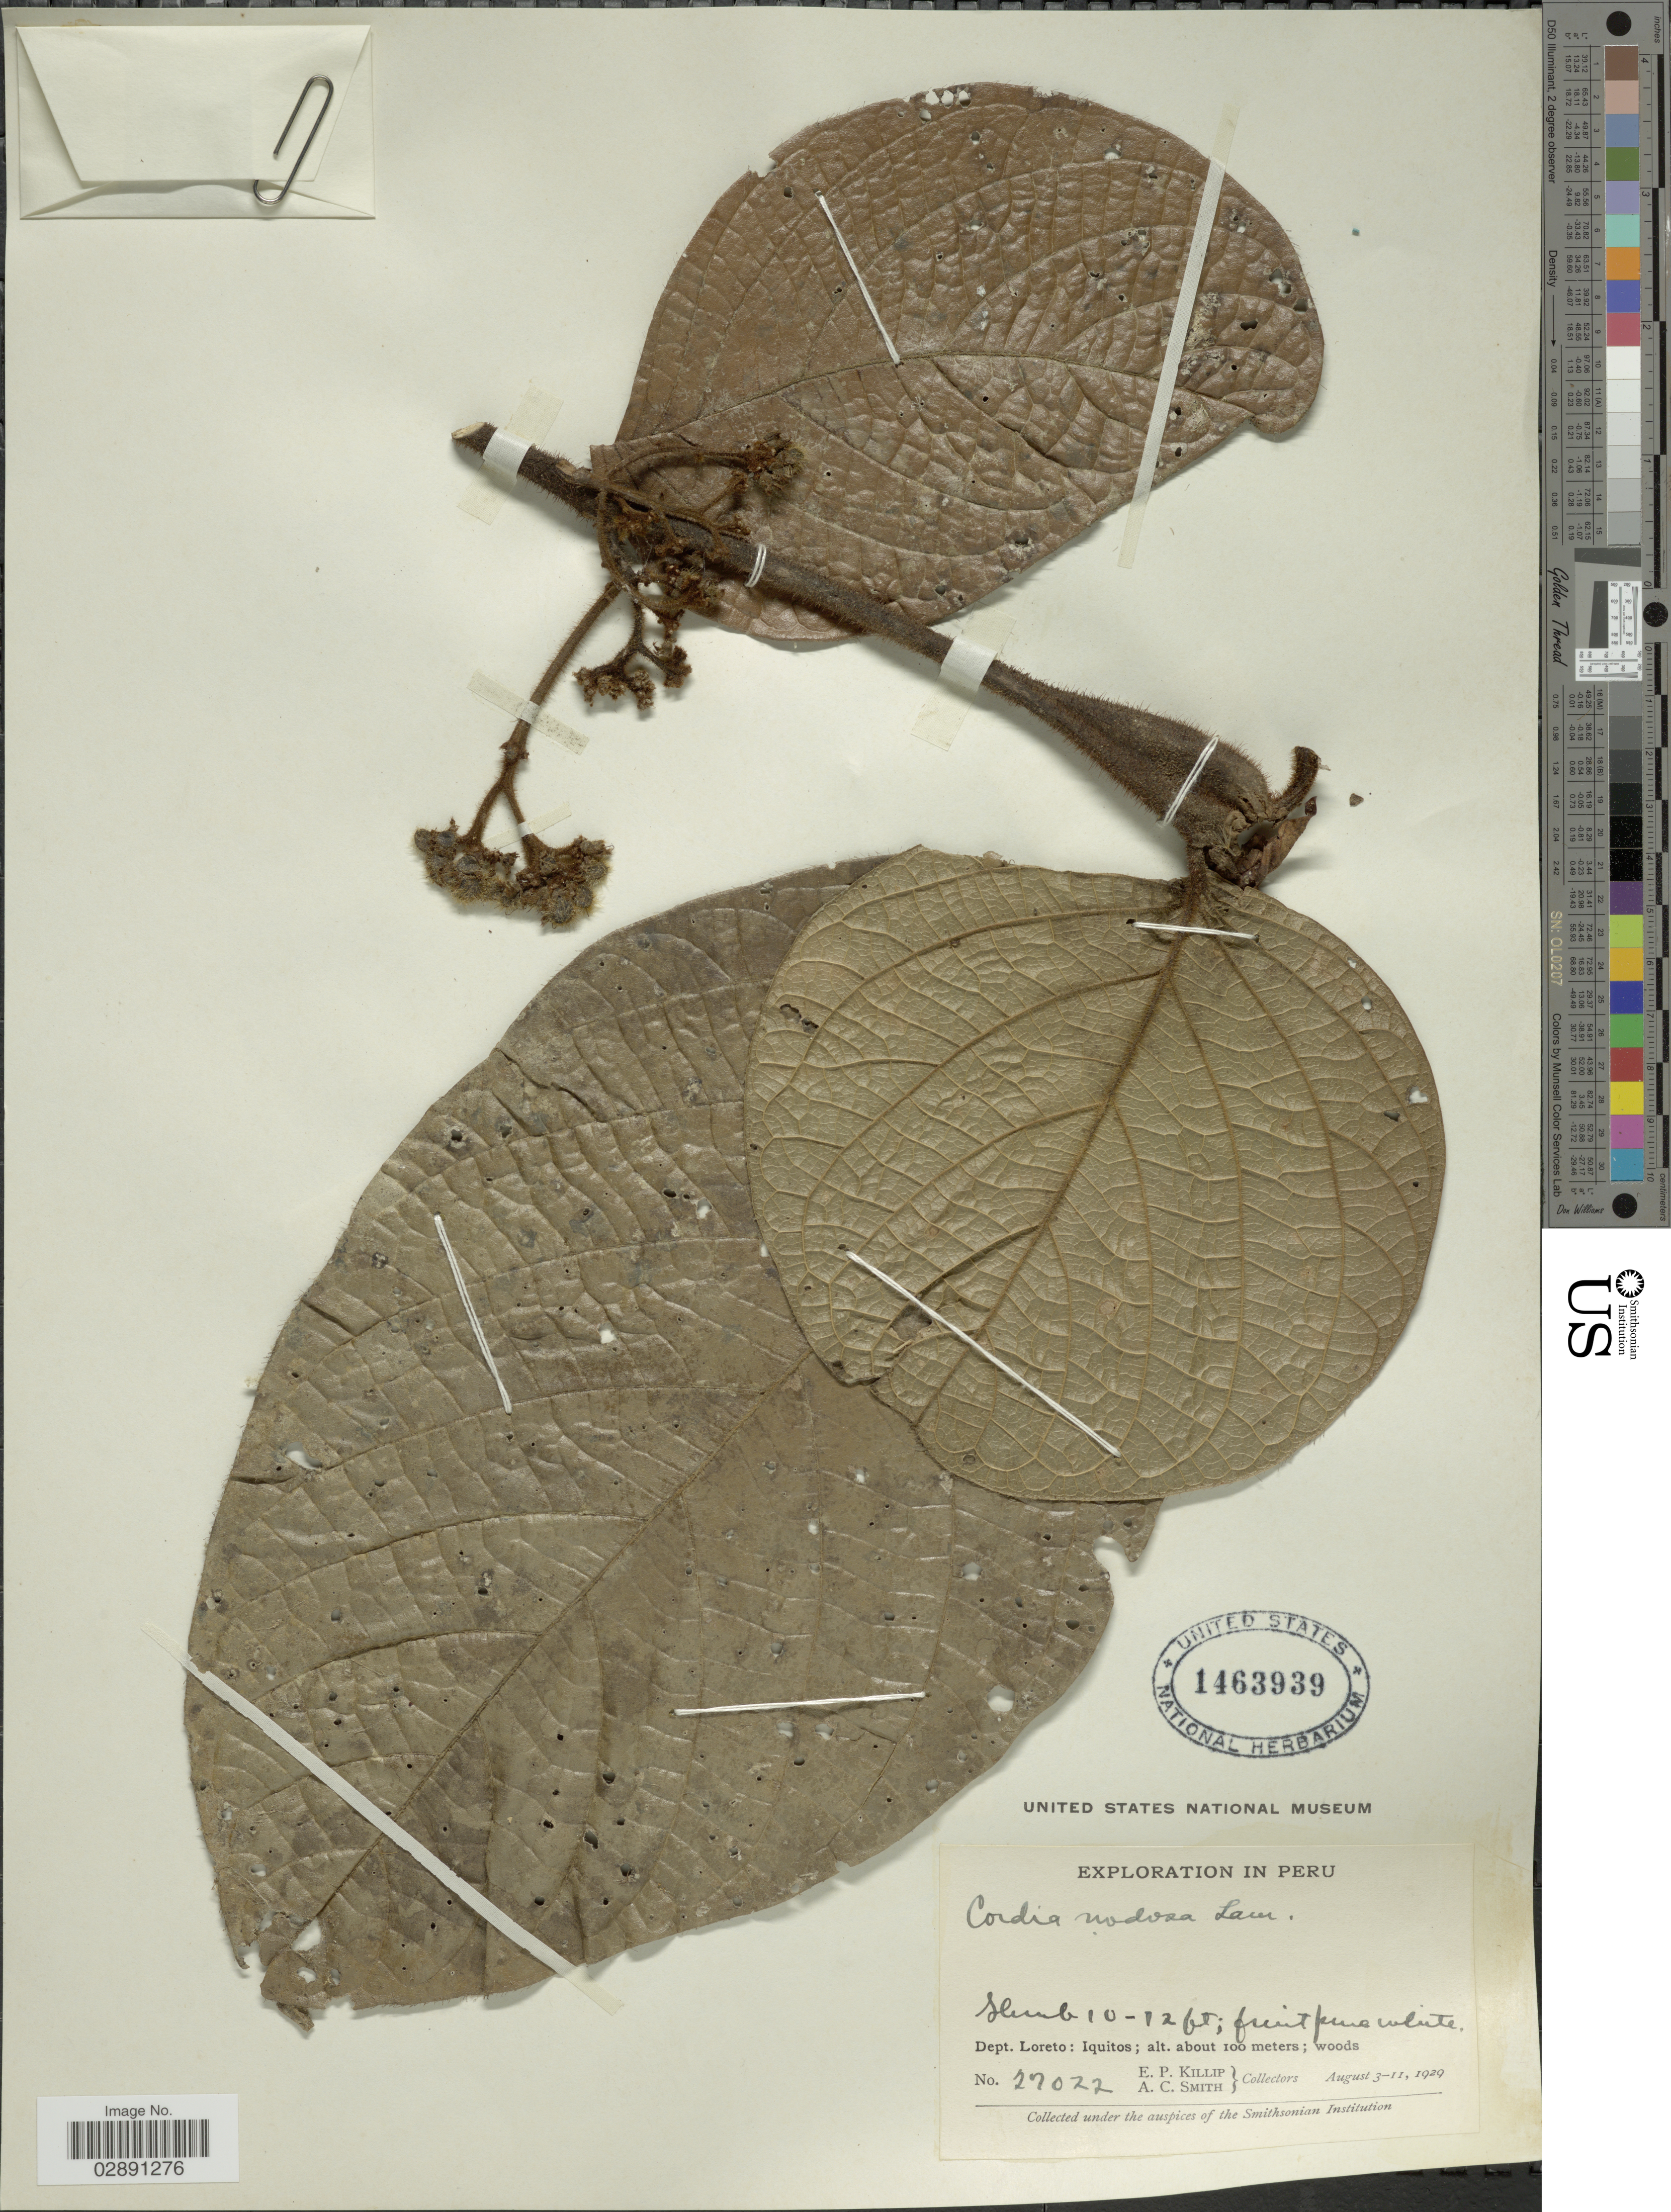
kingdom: Plantae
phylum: Tracheophyta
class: Magnoliopsida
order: Boraginales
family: Cordiaceae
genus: Cordia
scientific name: Cordia nodosa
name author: Lam.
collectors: E. P. Killip & A. C. Smith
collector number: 27022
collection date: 1929-08-03/1929-08-11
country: Peru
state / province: Loreto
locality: Dept. Loreto: Iquitos.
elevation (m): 100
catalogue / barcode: US 1463939